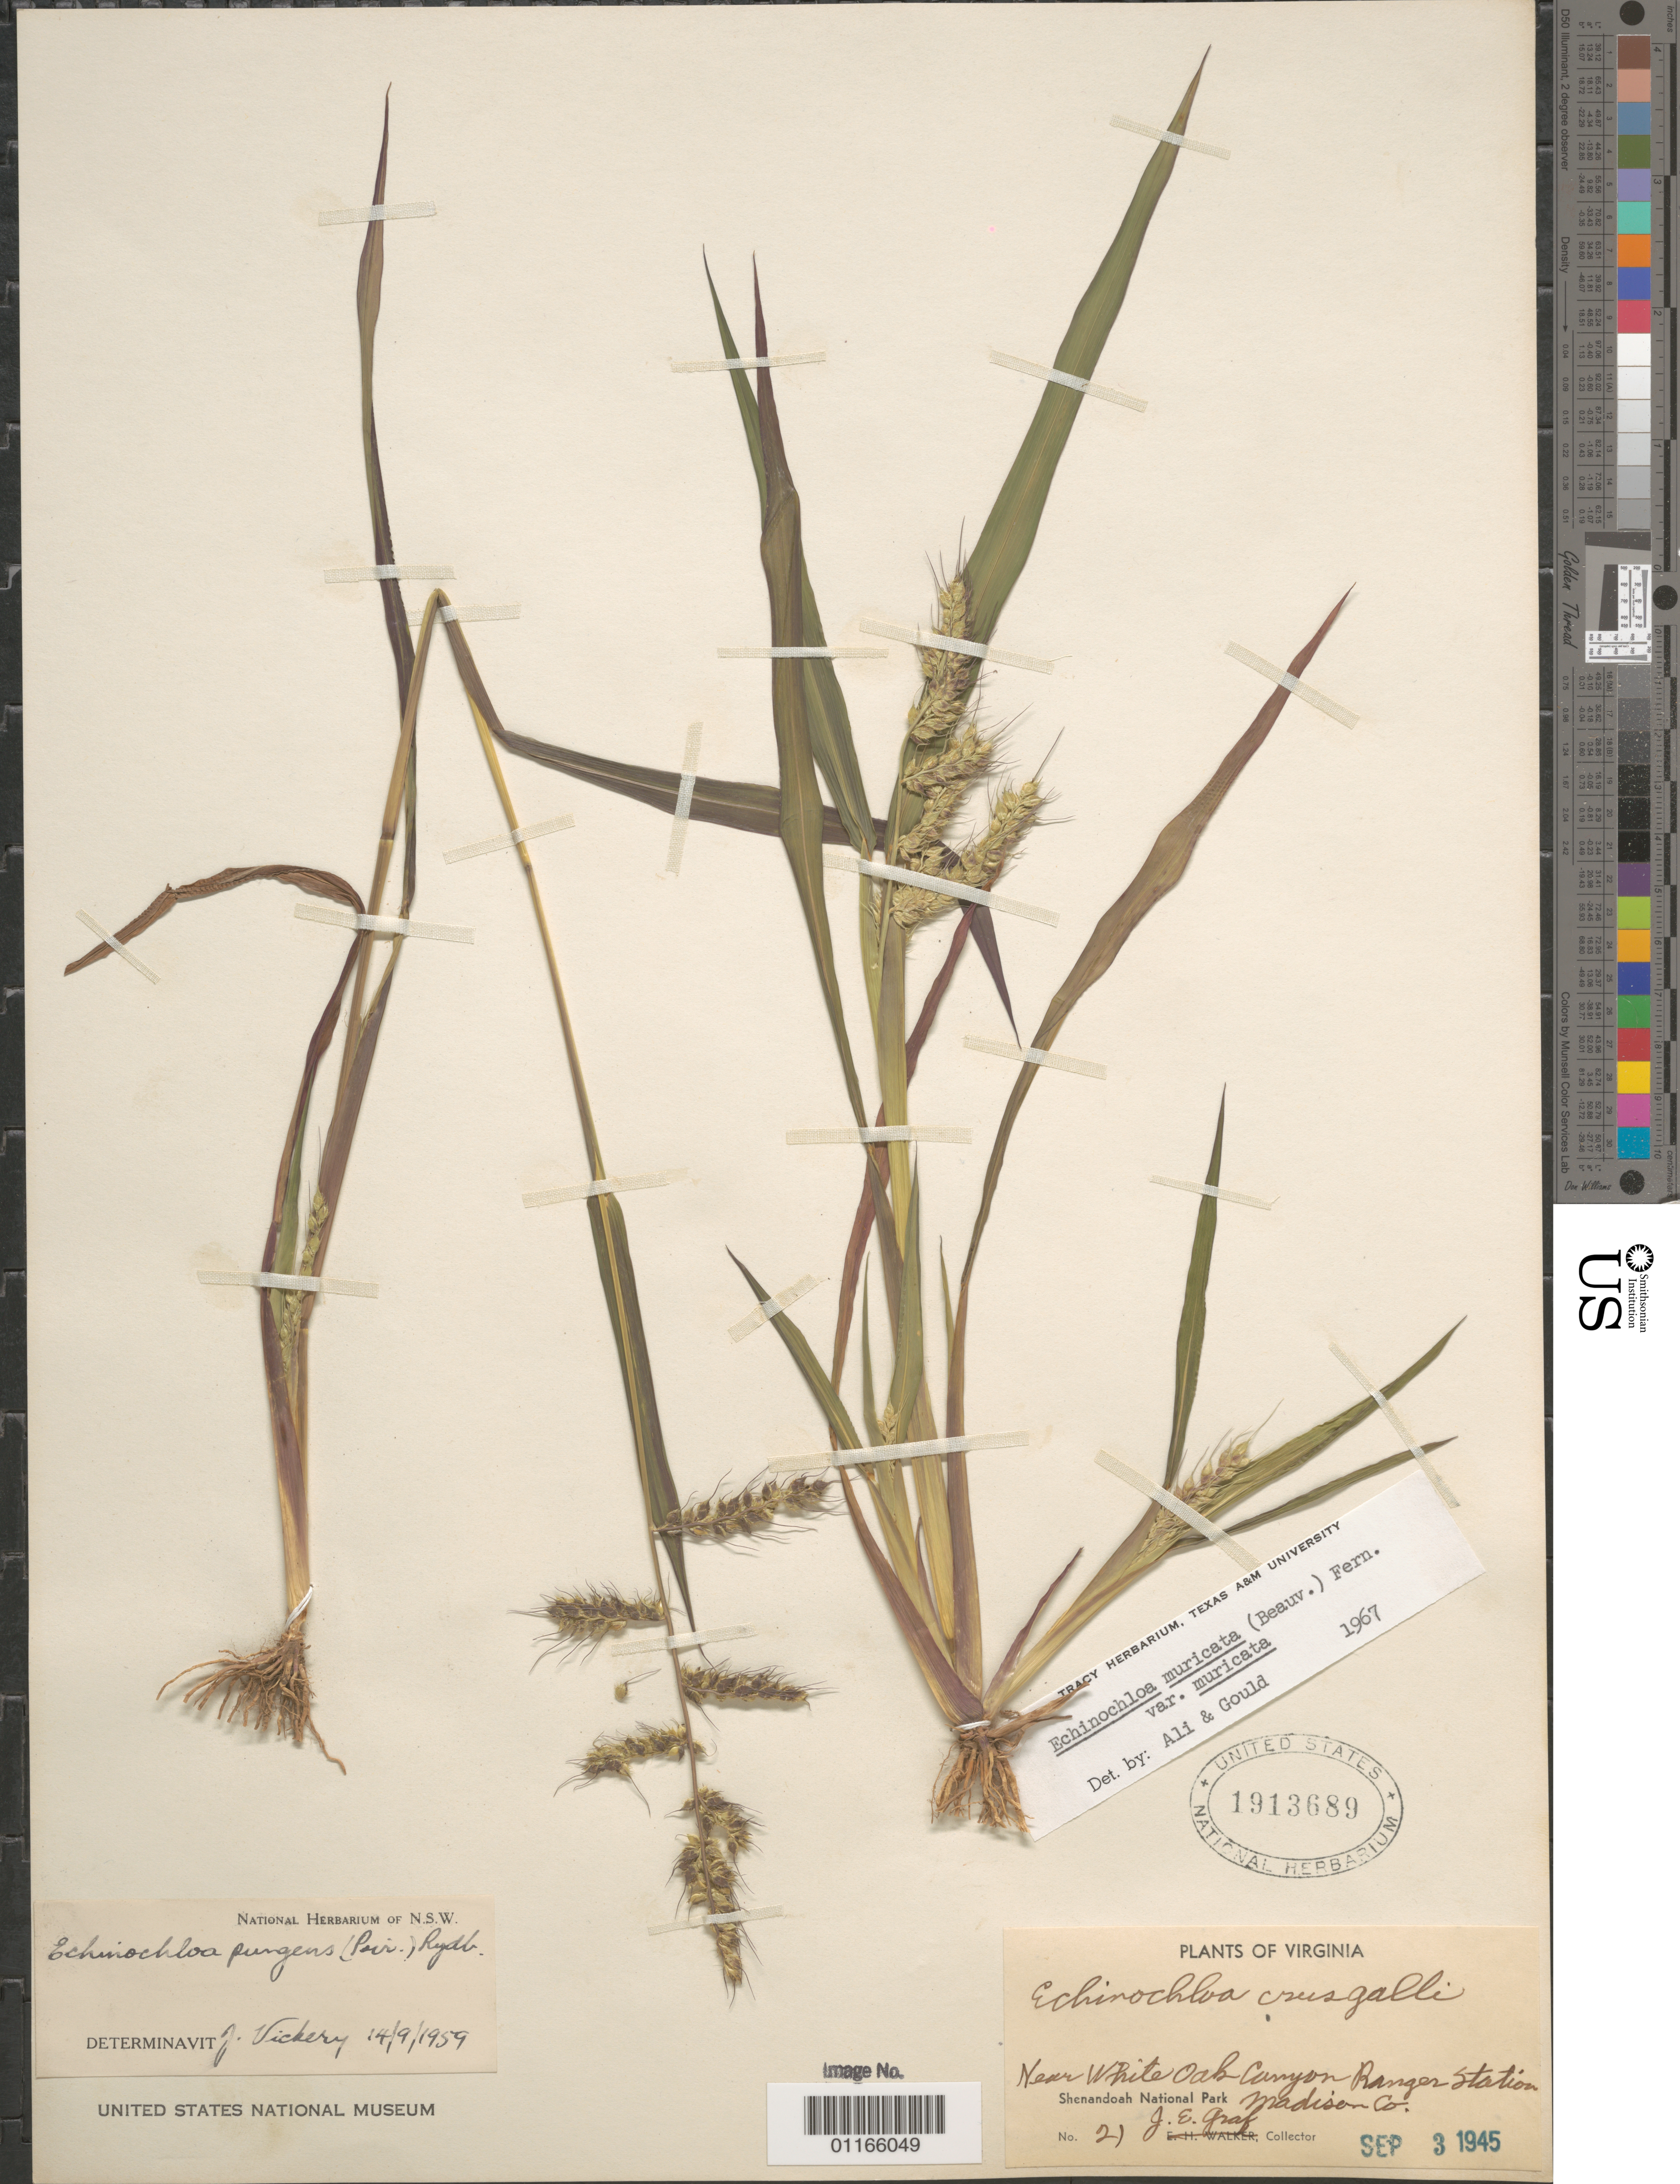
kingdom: Plantae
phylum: Tracheophyta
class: Liliopsida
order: Poales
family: Poaceae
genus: Echinochloa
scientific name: Echinochloa muricata var. muricata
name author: (P. Beauv.) Fernald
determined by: Ali, M. A.; Gould, F. W.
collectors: J. Graf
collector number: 21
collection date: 1945-09-03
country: United States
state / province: Virginia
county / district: Madison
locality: Near White Oak Canyon Ranger Station. Shenandoah National Park.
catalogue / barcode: US 1913689